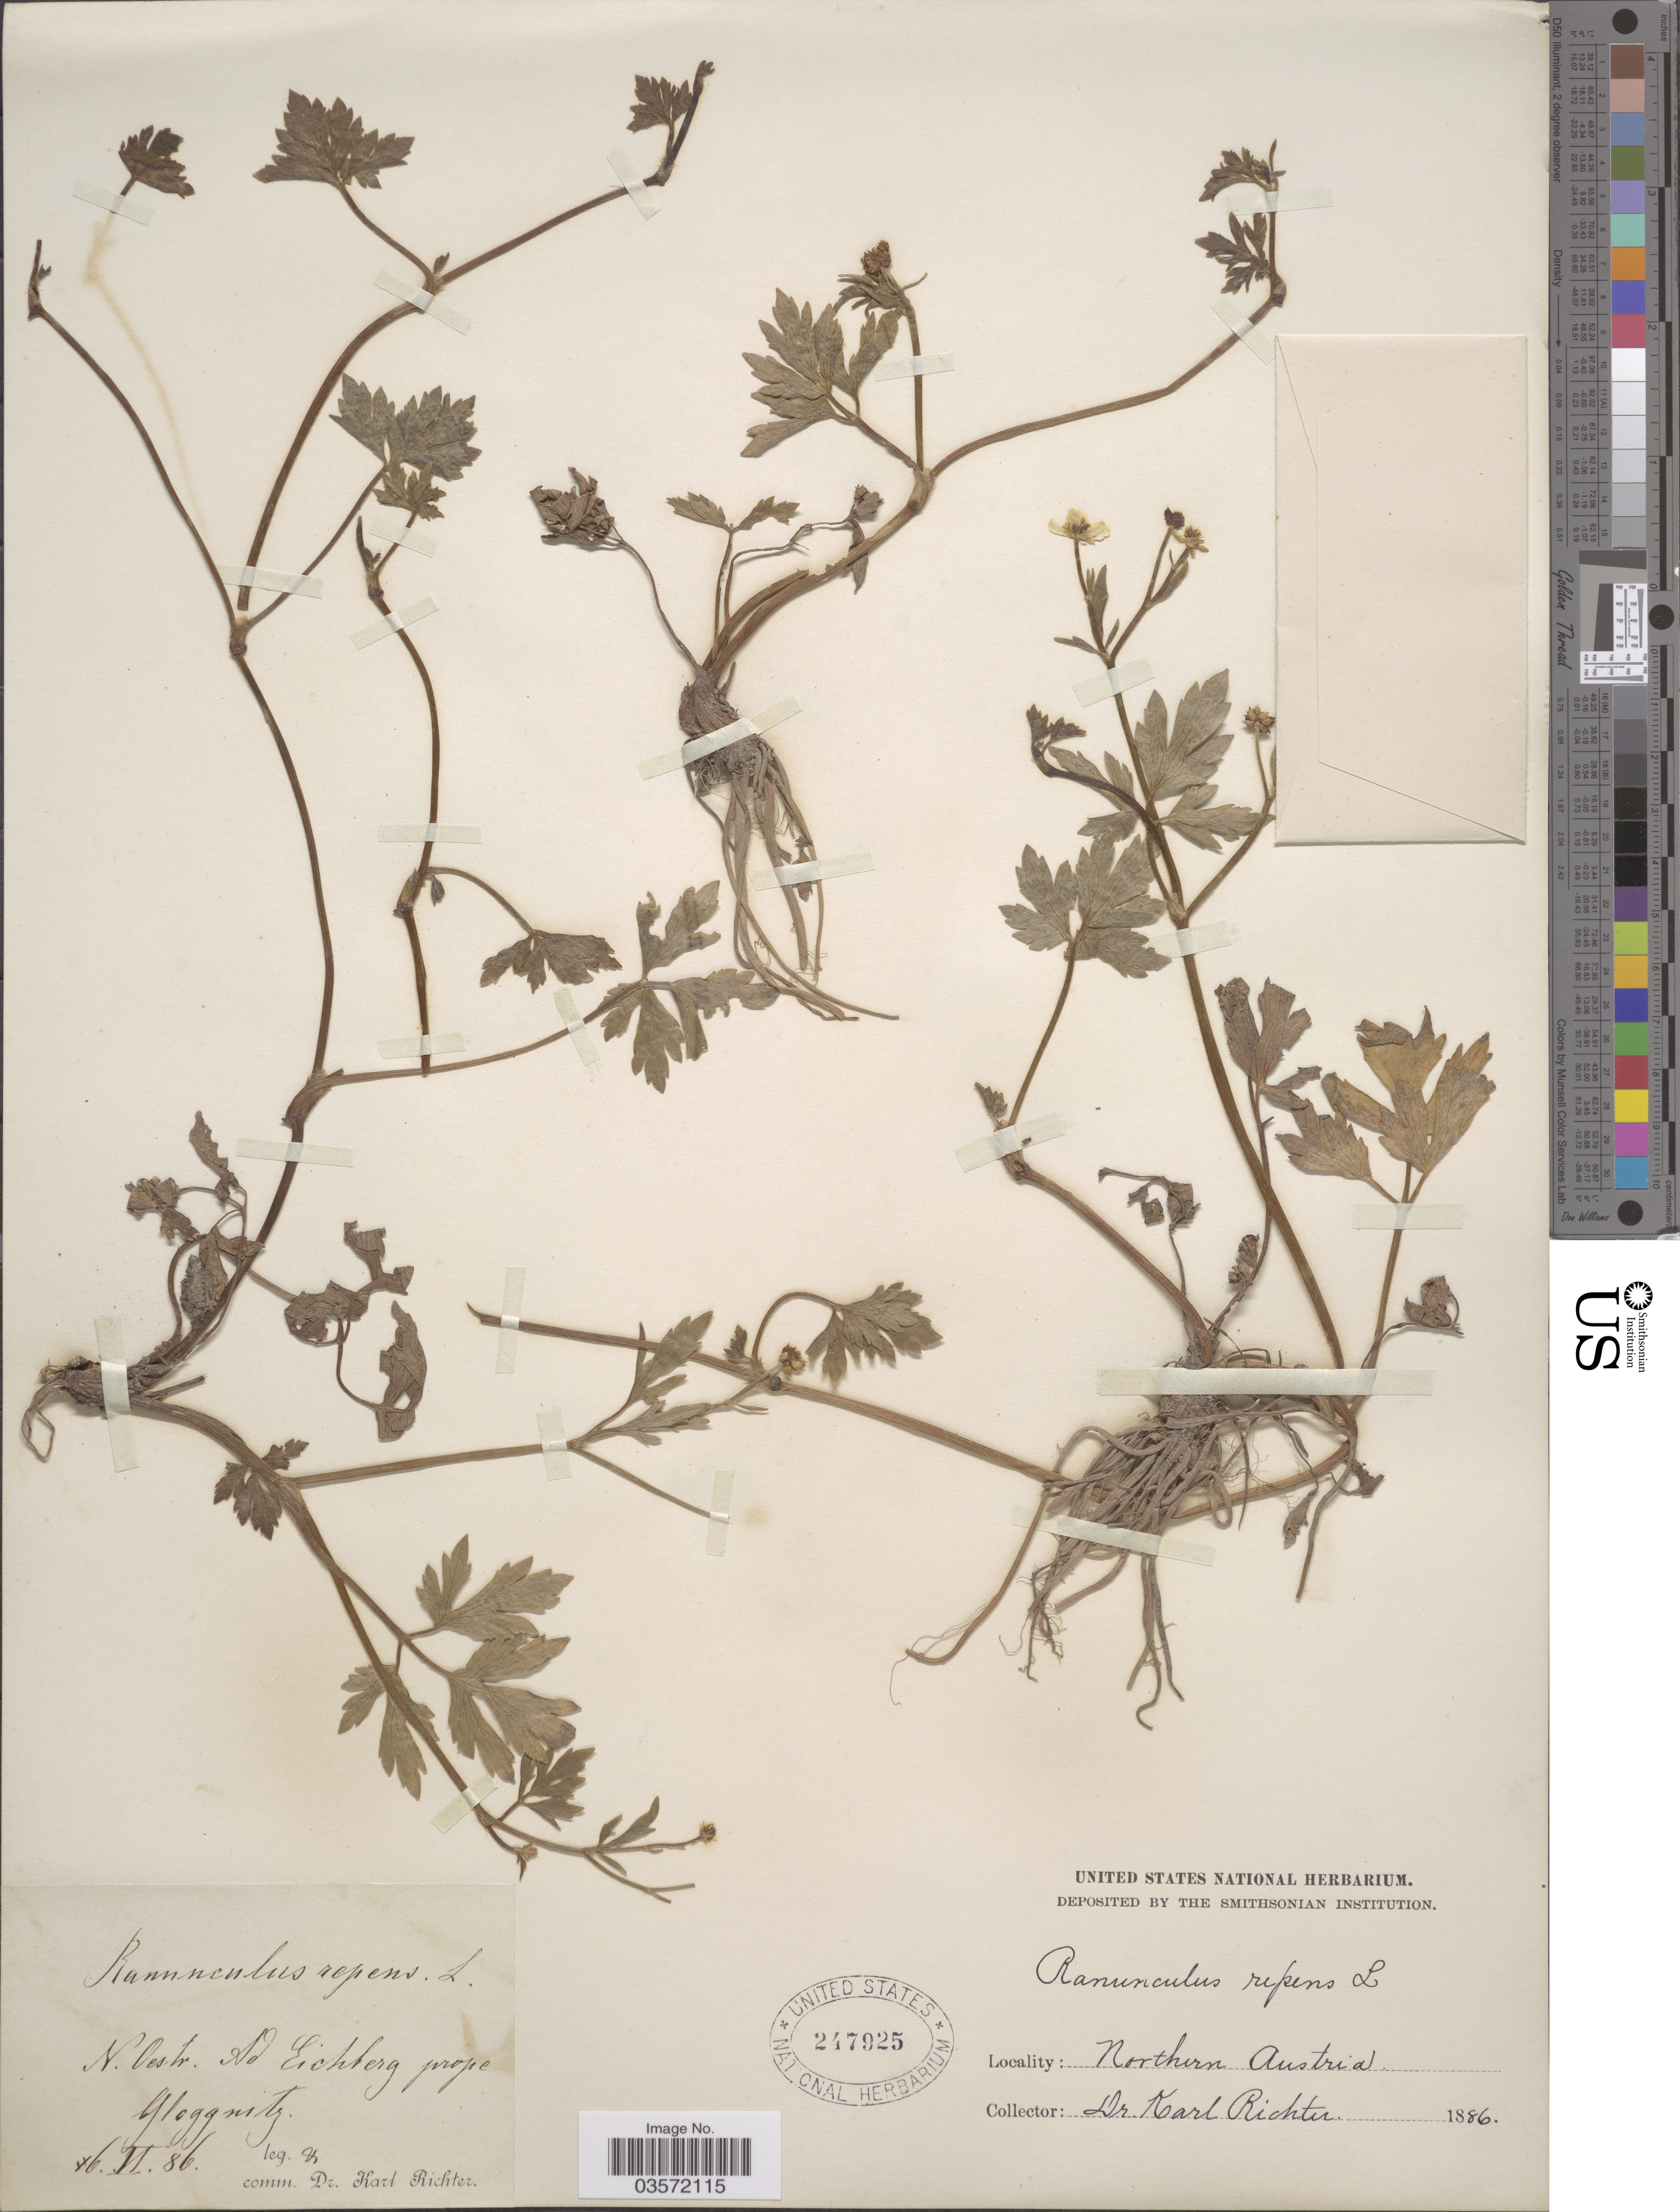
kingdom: Plantae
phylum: Tracheophyta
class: Magnoliopsida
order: Ranunculales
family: Ranunculaceae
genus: Ranunculus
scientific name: Ranunculus repens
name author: L.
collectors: K. Richter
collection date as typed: Transcribed d/m/y: 6/6/86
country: Austria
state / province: Niederosterreich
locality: N. Oestr. Ad Eichberg prope Gloggnitz. Northern Austria.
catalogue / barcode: US 247925